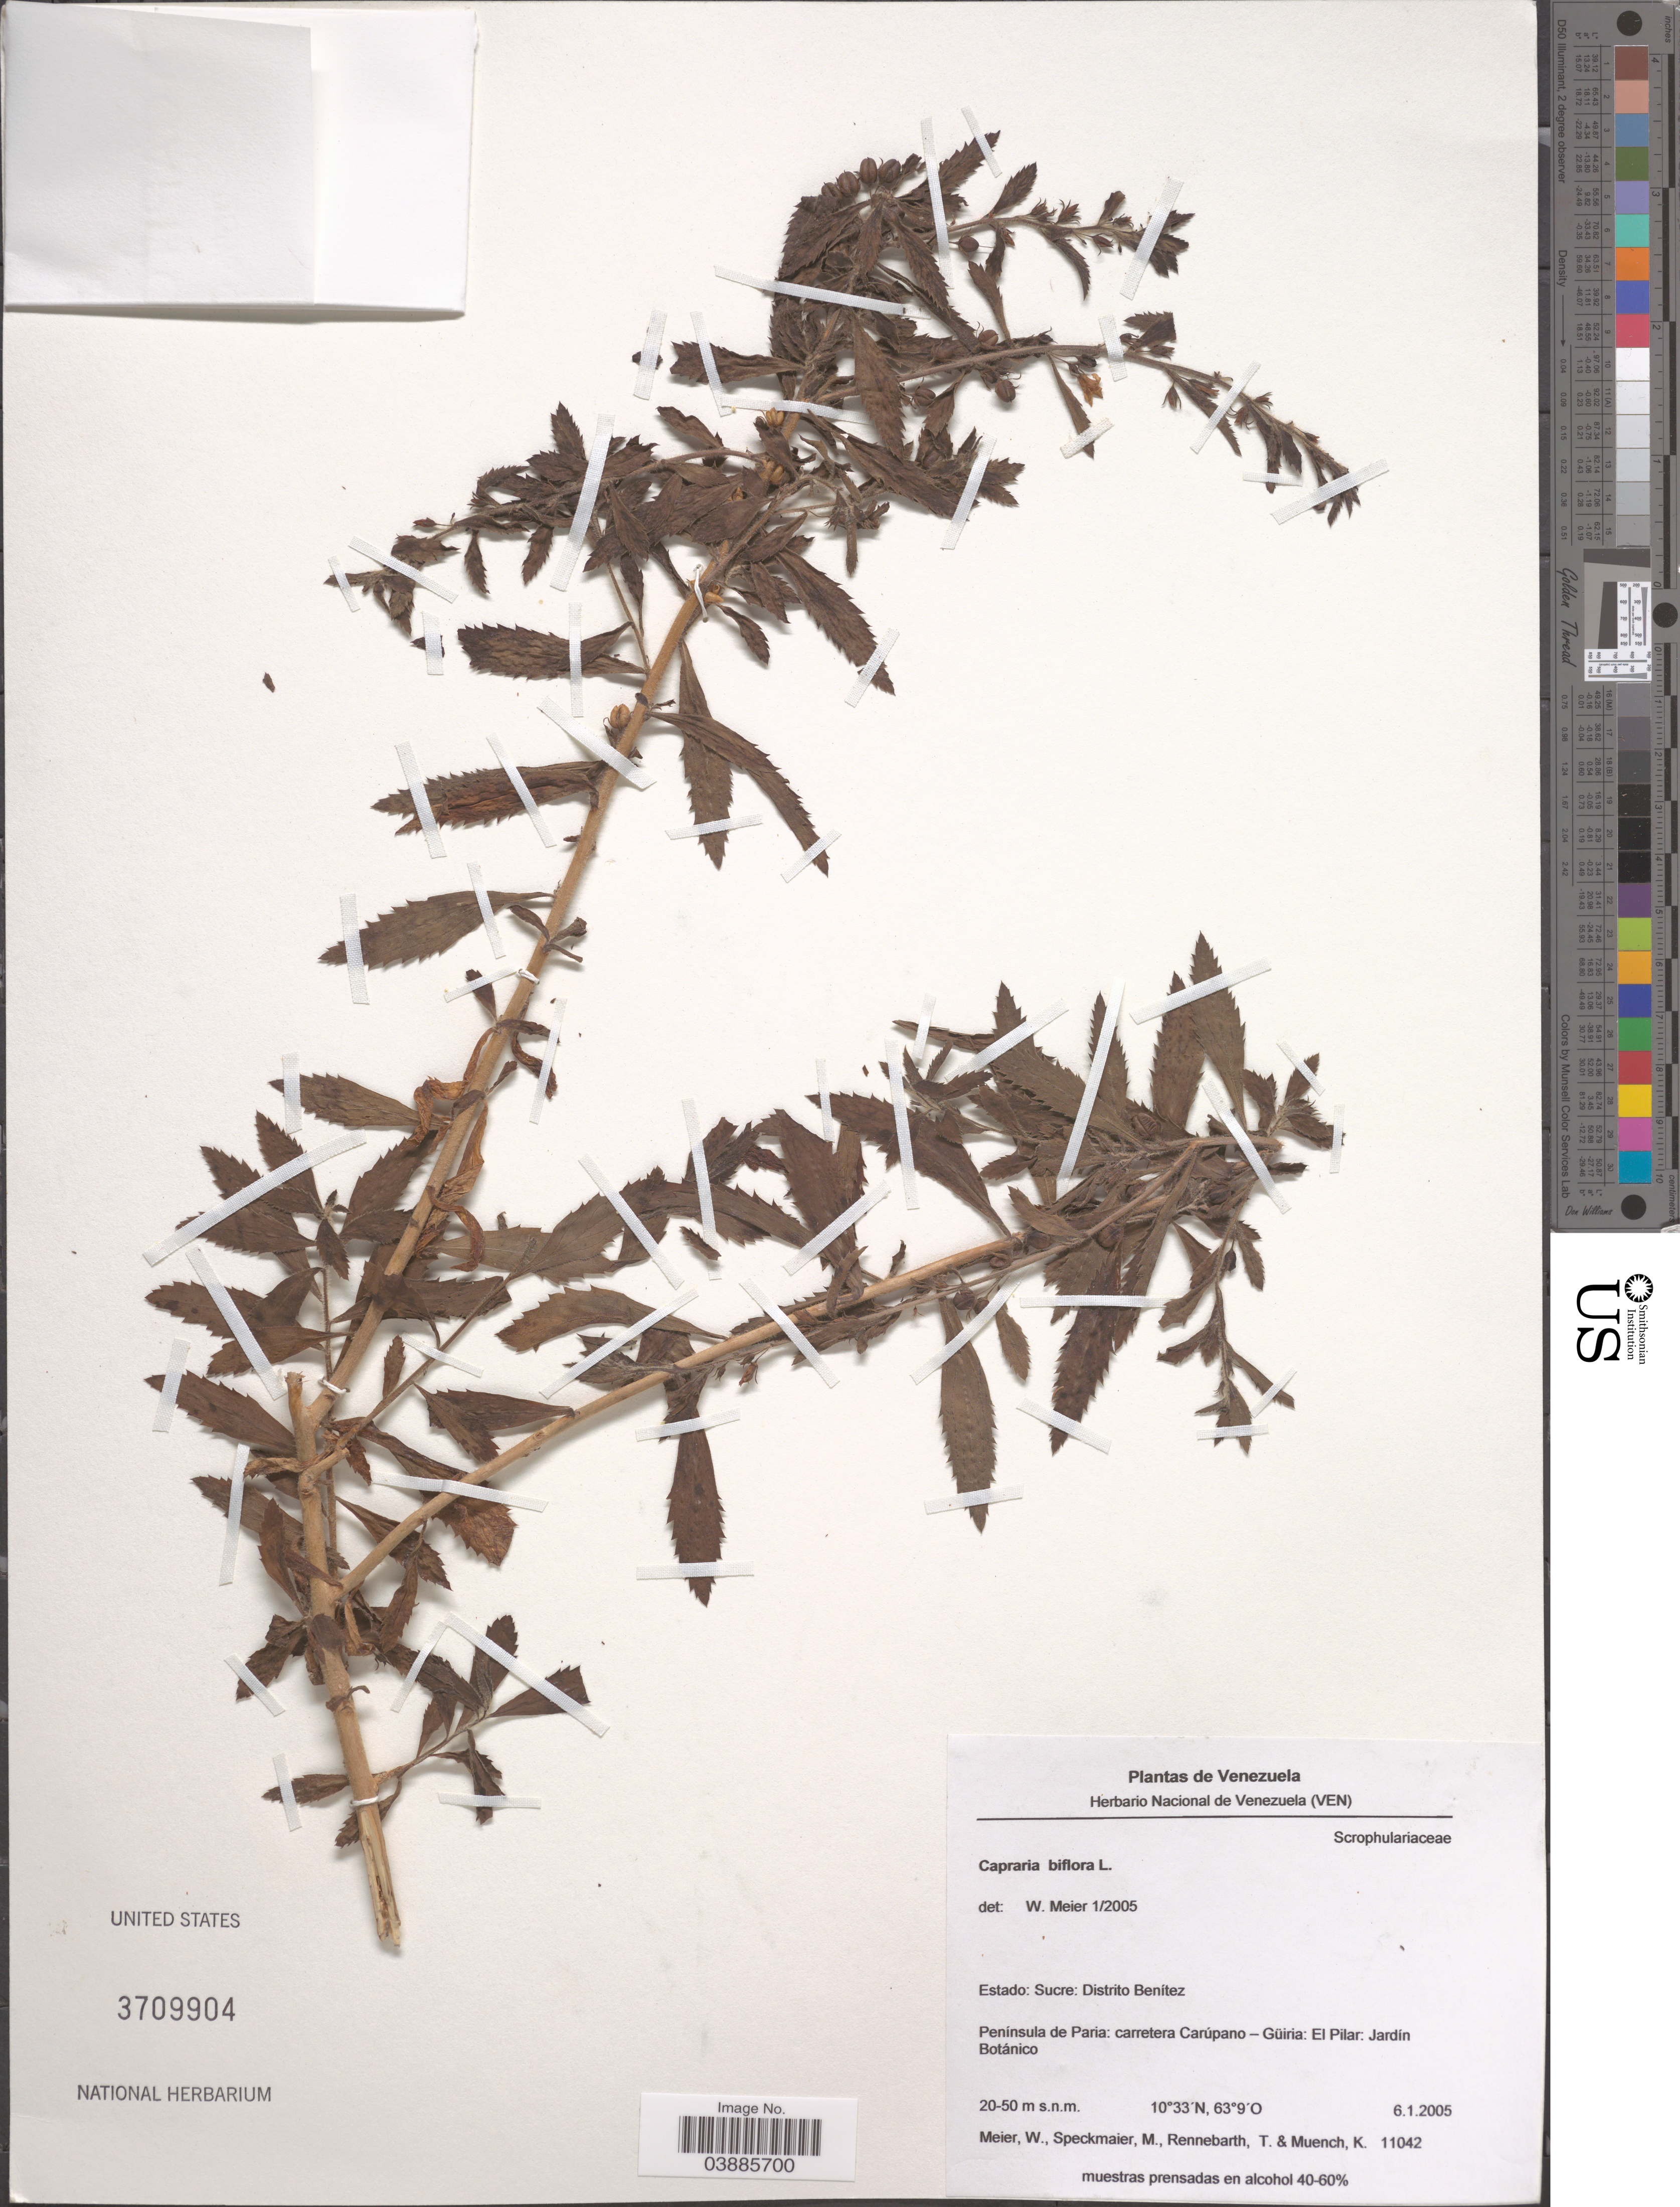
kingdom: Plantae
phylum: Tracheophyta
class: Magnoliopsida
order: Lamiales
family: Scrophulariaceae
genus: Capraria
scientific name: Capraria biflora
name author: L.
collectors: W. Meier, M. Speckmaier, T. Rennebarth & K. Muench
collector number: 11042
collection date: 2005-01-06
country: Venezuela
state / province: Sucre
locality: Distrito Benítez. Peninsula de Paria: carretera Carúpano - Güiria: El Pilar: Jardín Botánico.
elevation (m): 20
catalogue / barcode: US 3709904